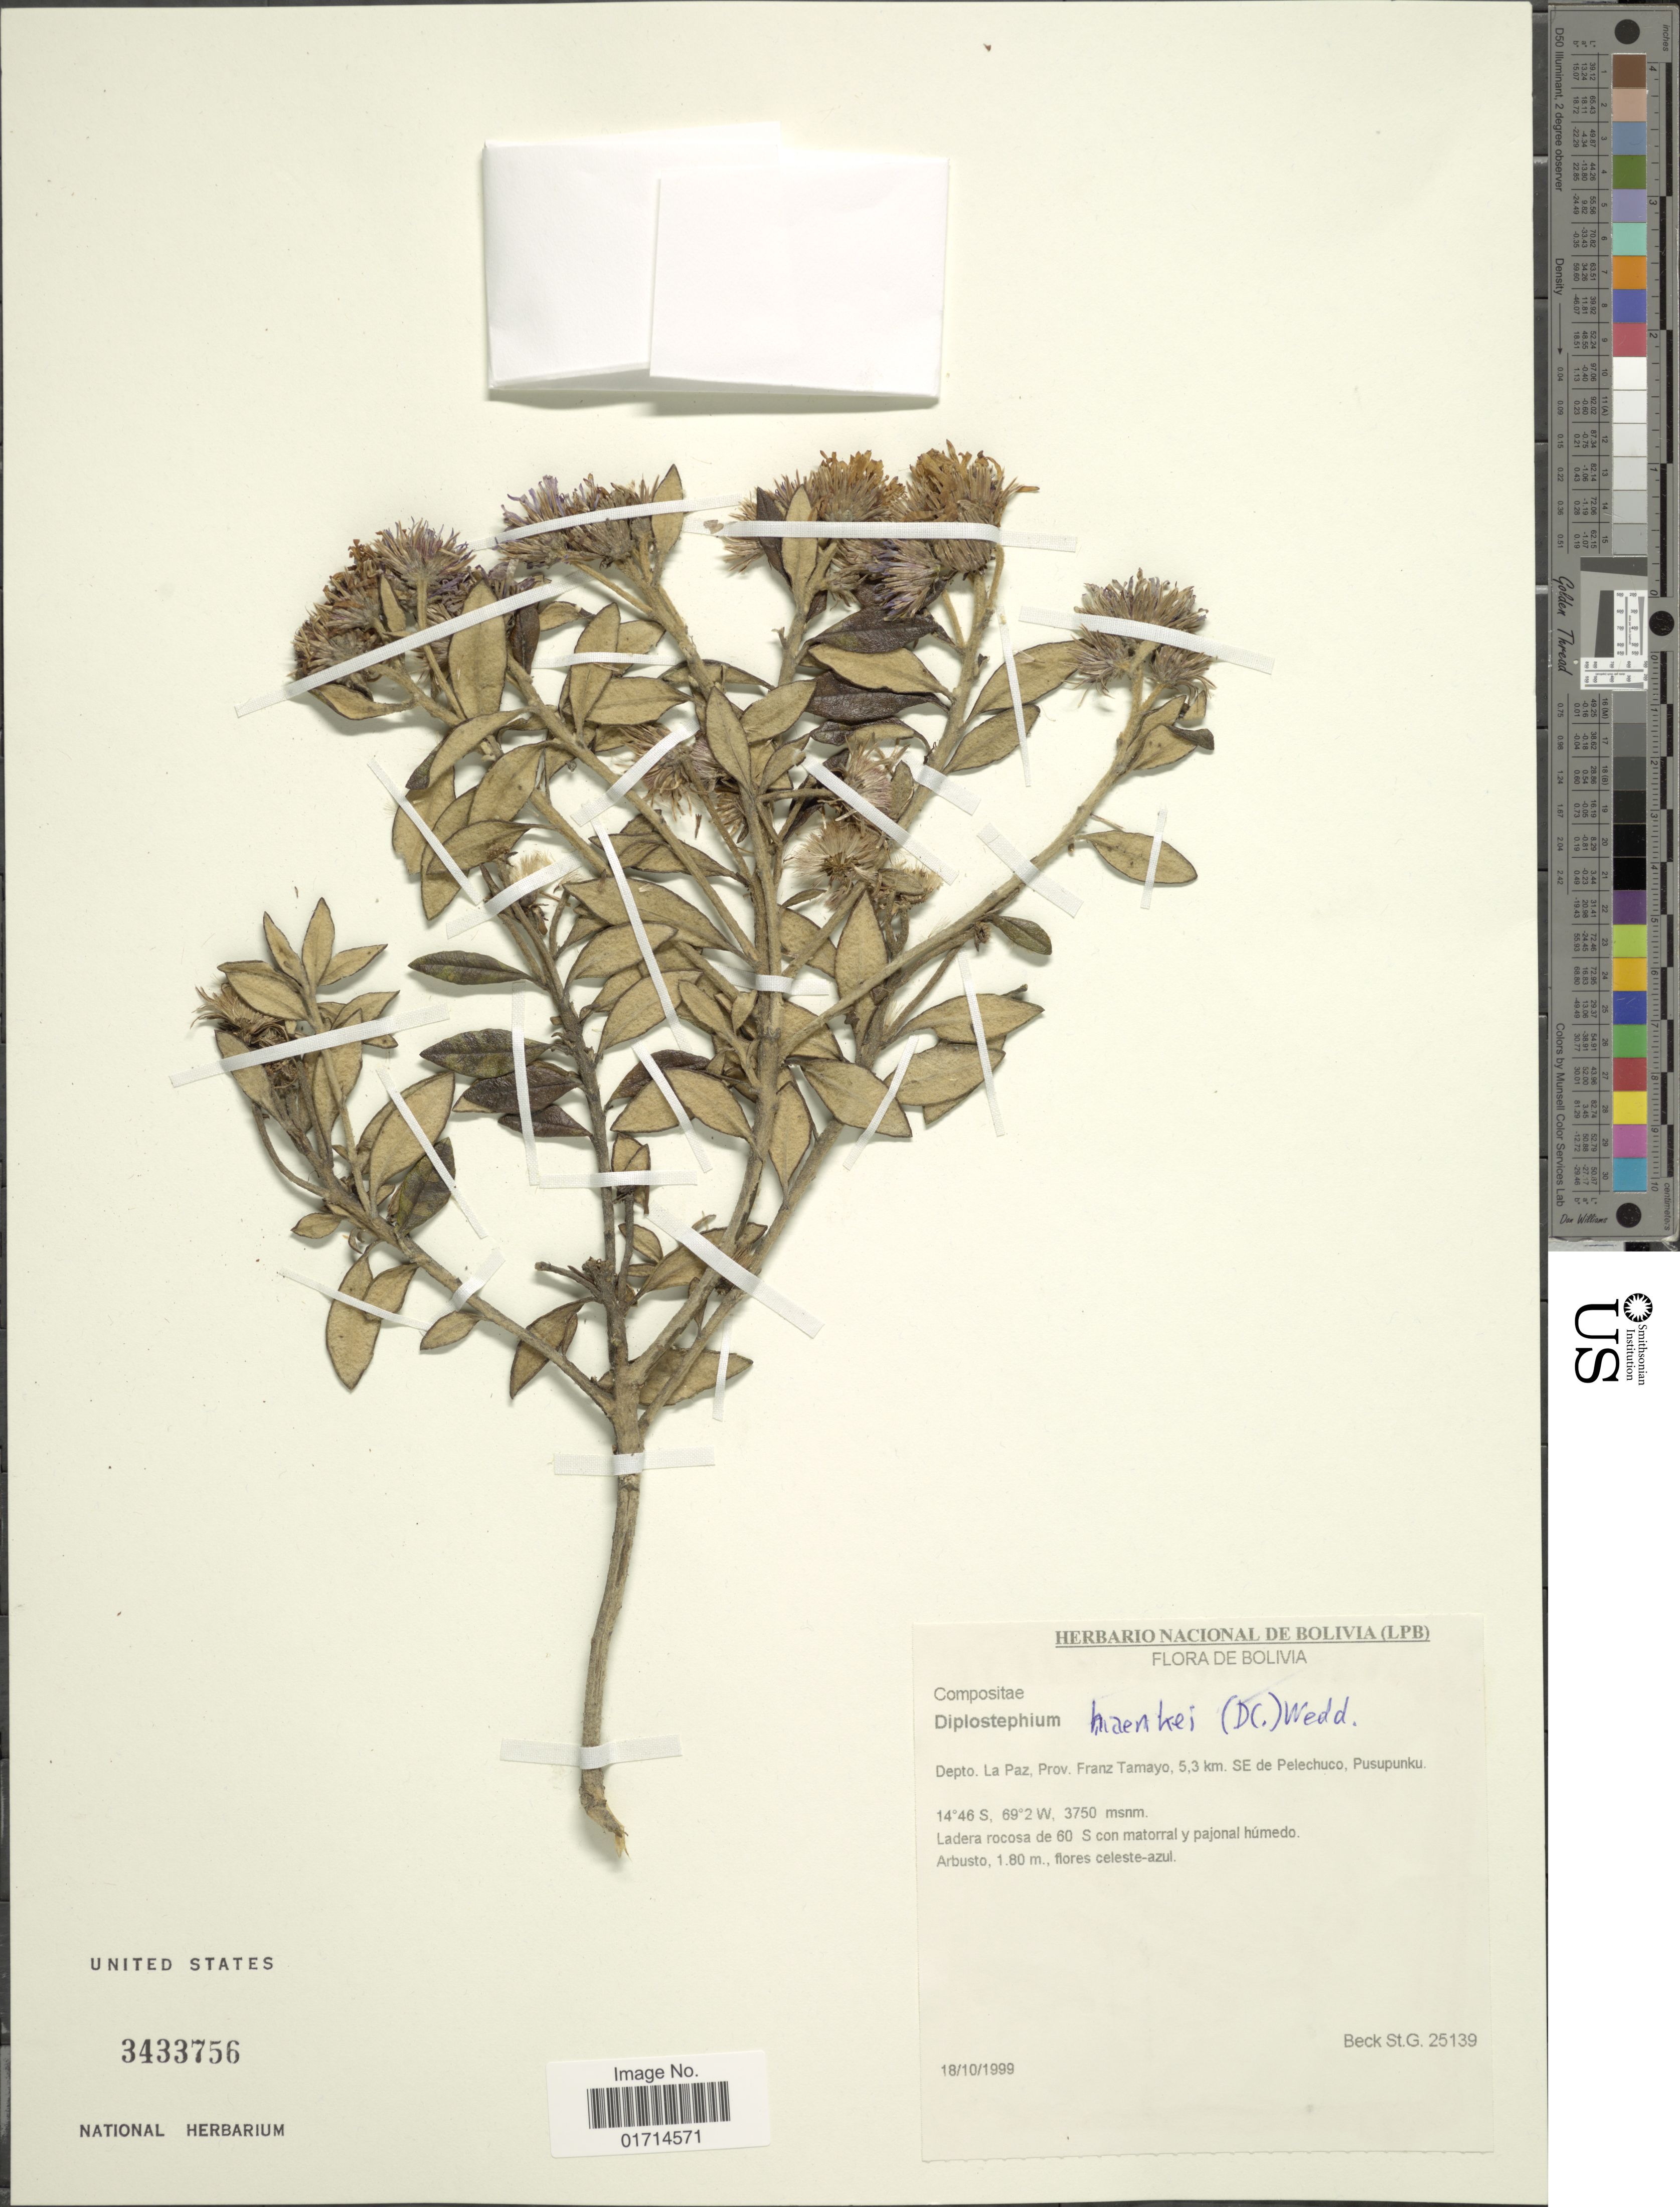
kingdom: Plantae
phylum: Tracheophyta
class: Magnoliopsida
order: Asterales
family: Asteraceae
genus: Diplostephium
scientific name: Diplostephium haenkei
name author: (DC.) Wedd.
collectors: S. G. Beck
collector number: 25139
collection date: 1999-10-18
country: Bolivia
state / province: La Paz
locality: Prov. Franz Tamayo, 5,3 km. SE de Pelechuco, Puspunku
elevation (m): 3750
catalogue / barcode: US 3433756